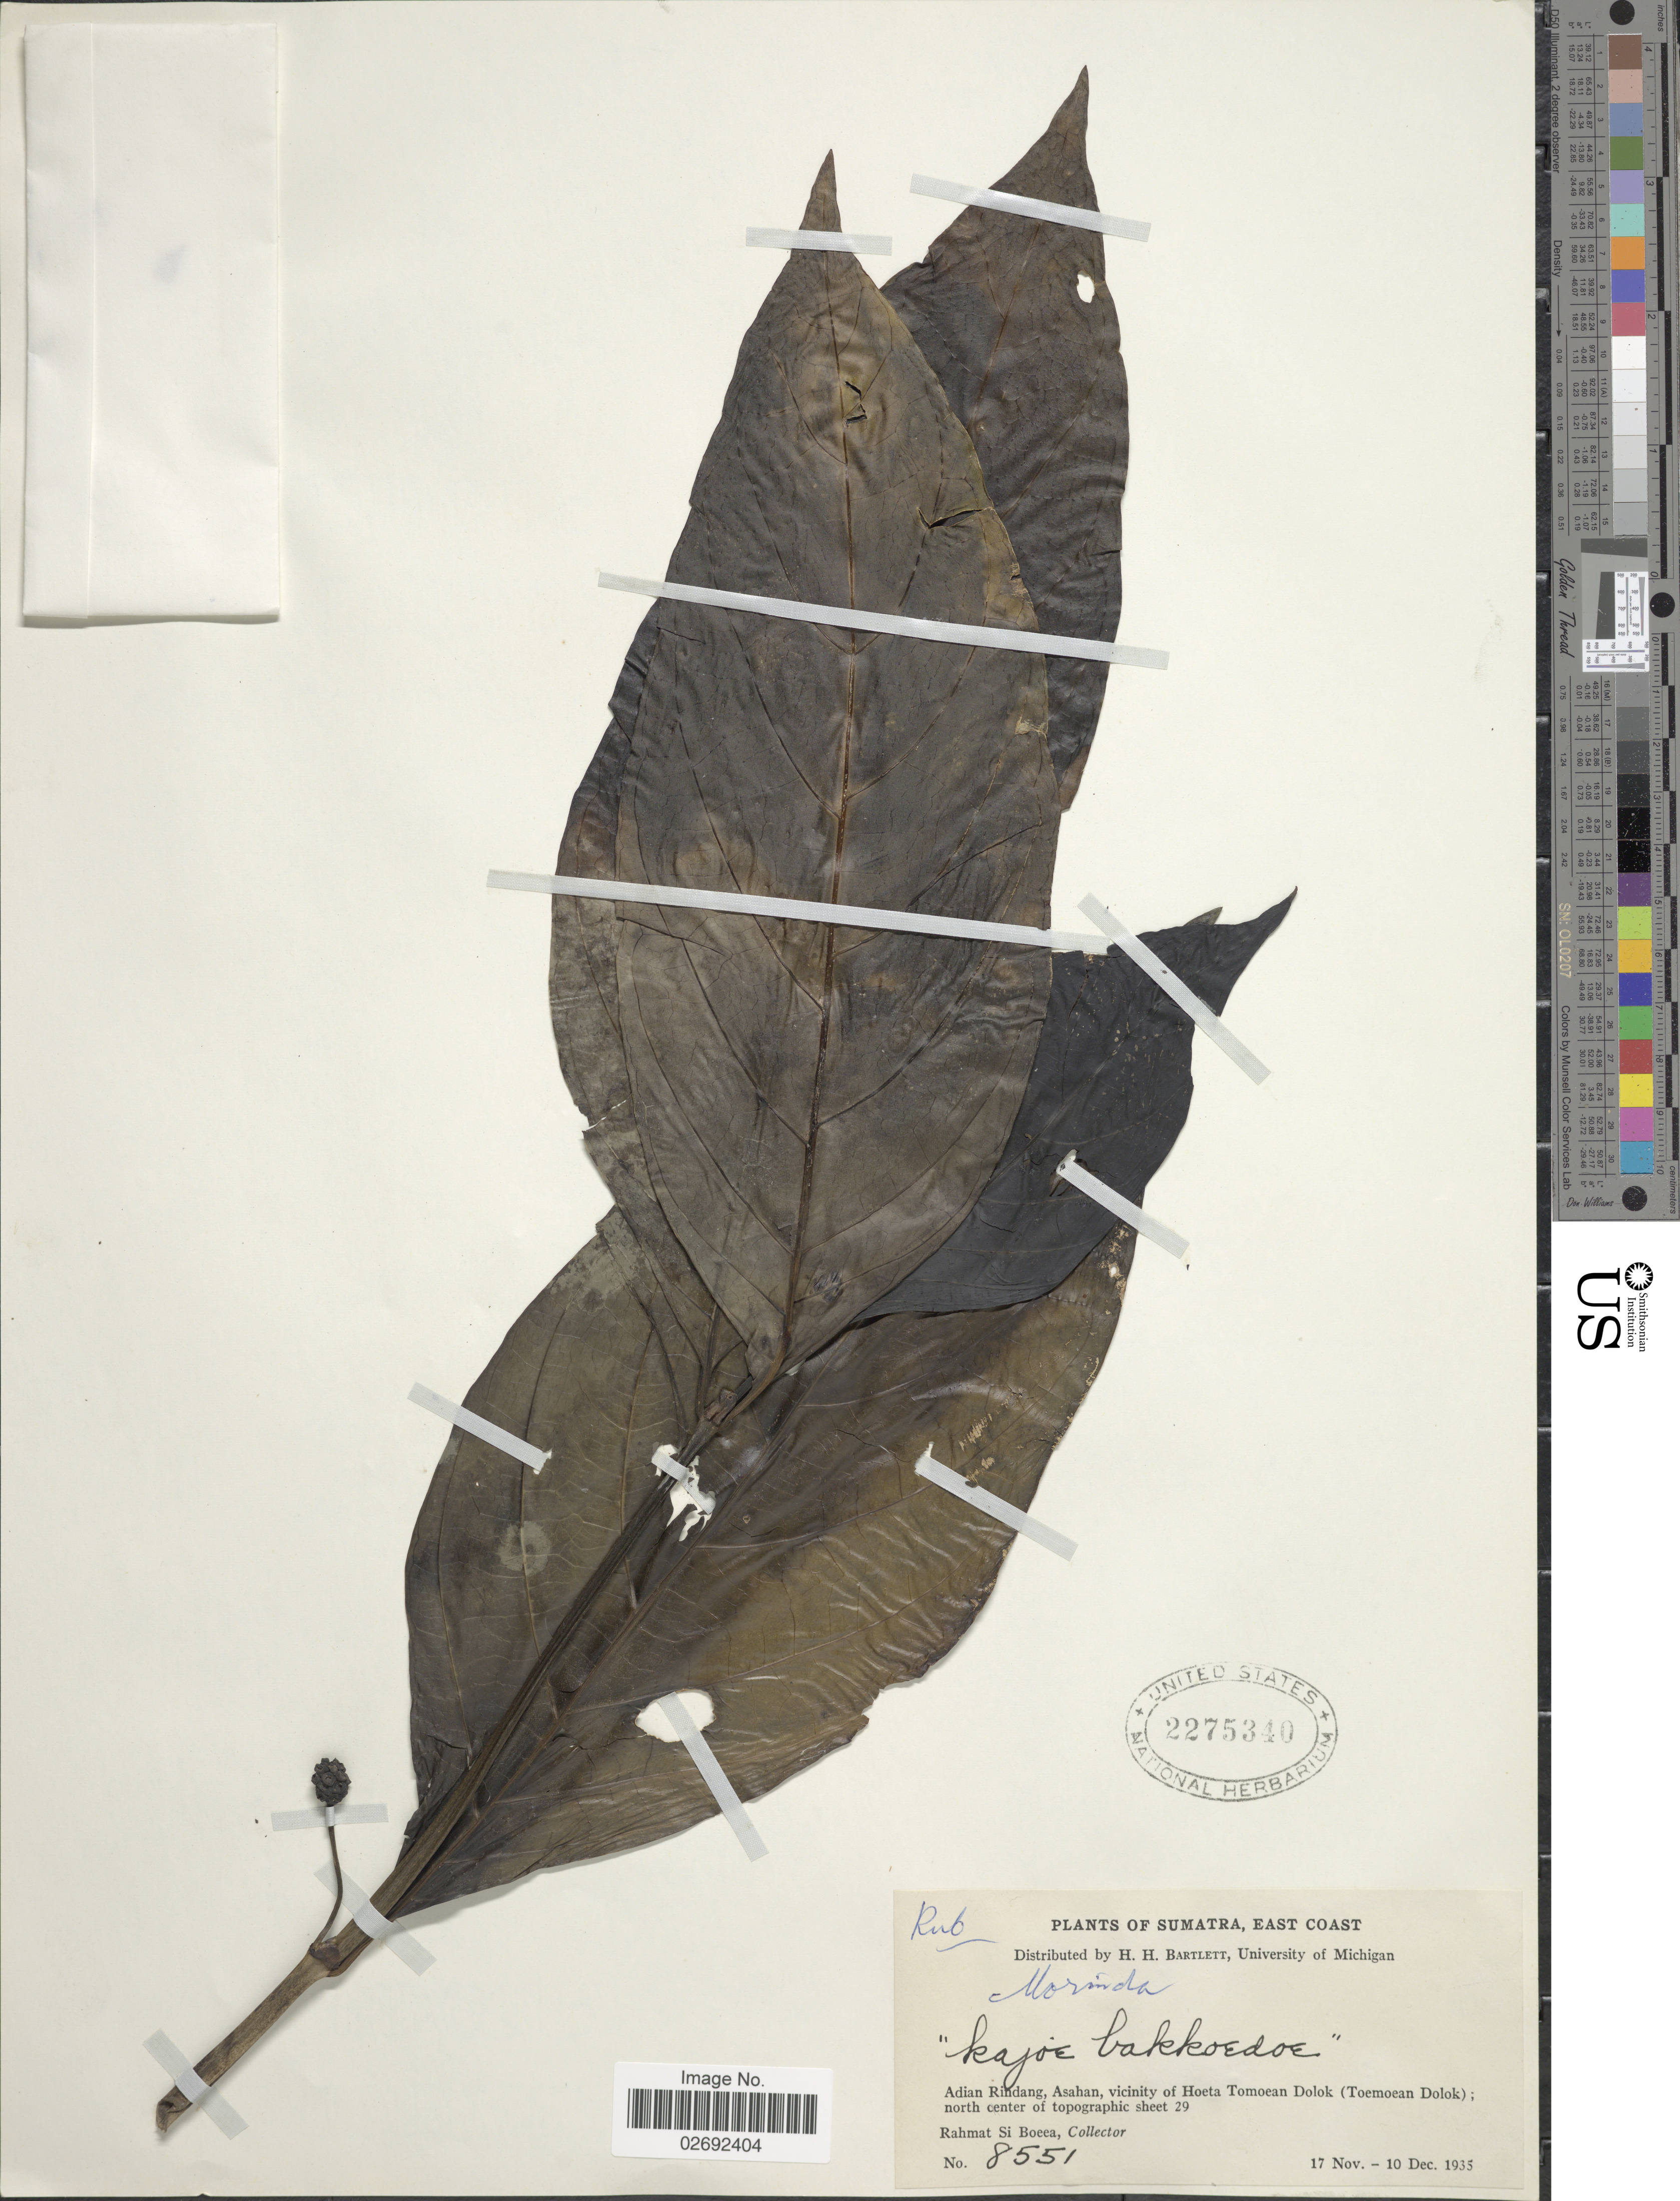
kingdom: Plantae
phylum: Tracheophyta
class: Magnoliopsida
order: Gentianales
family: Rubiaceae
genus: Morinda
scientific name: Morinda sp.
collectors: Rahmat Si Boeea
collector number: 8551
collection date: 1935-11-17/1935-12-10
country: Indonesia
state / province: Sumatra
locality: East Coast. Adian Rindang, Asahan, vicinity of Hoeta Tomoean Dolok (Toemoean Dolok); north center of topographic sheet 29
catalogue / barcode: US 2275340